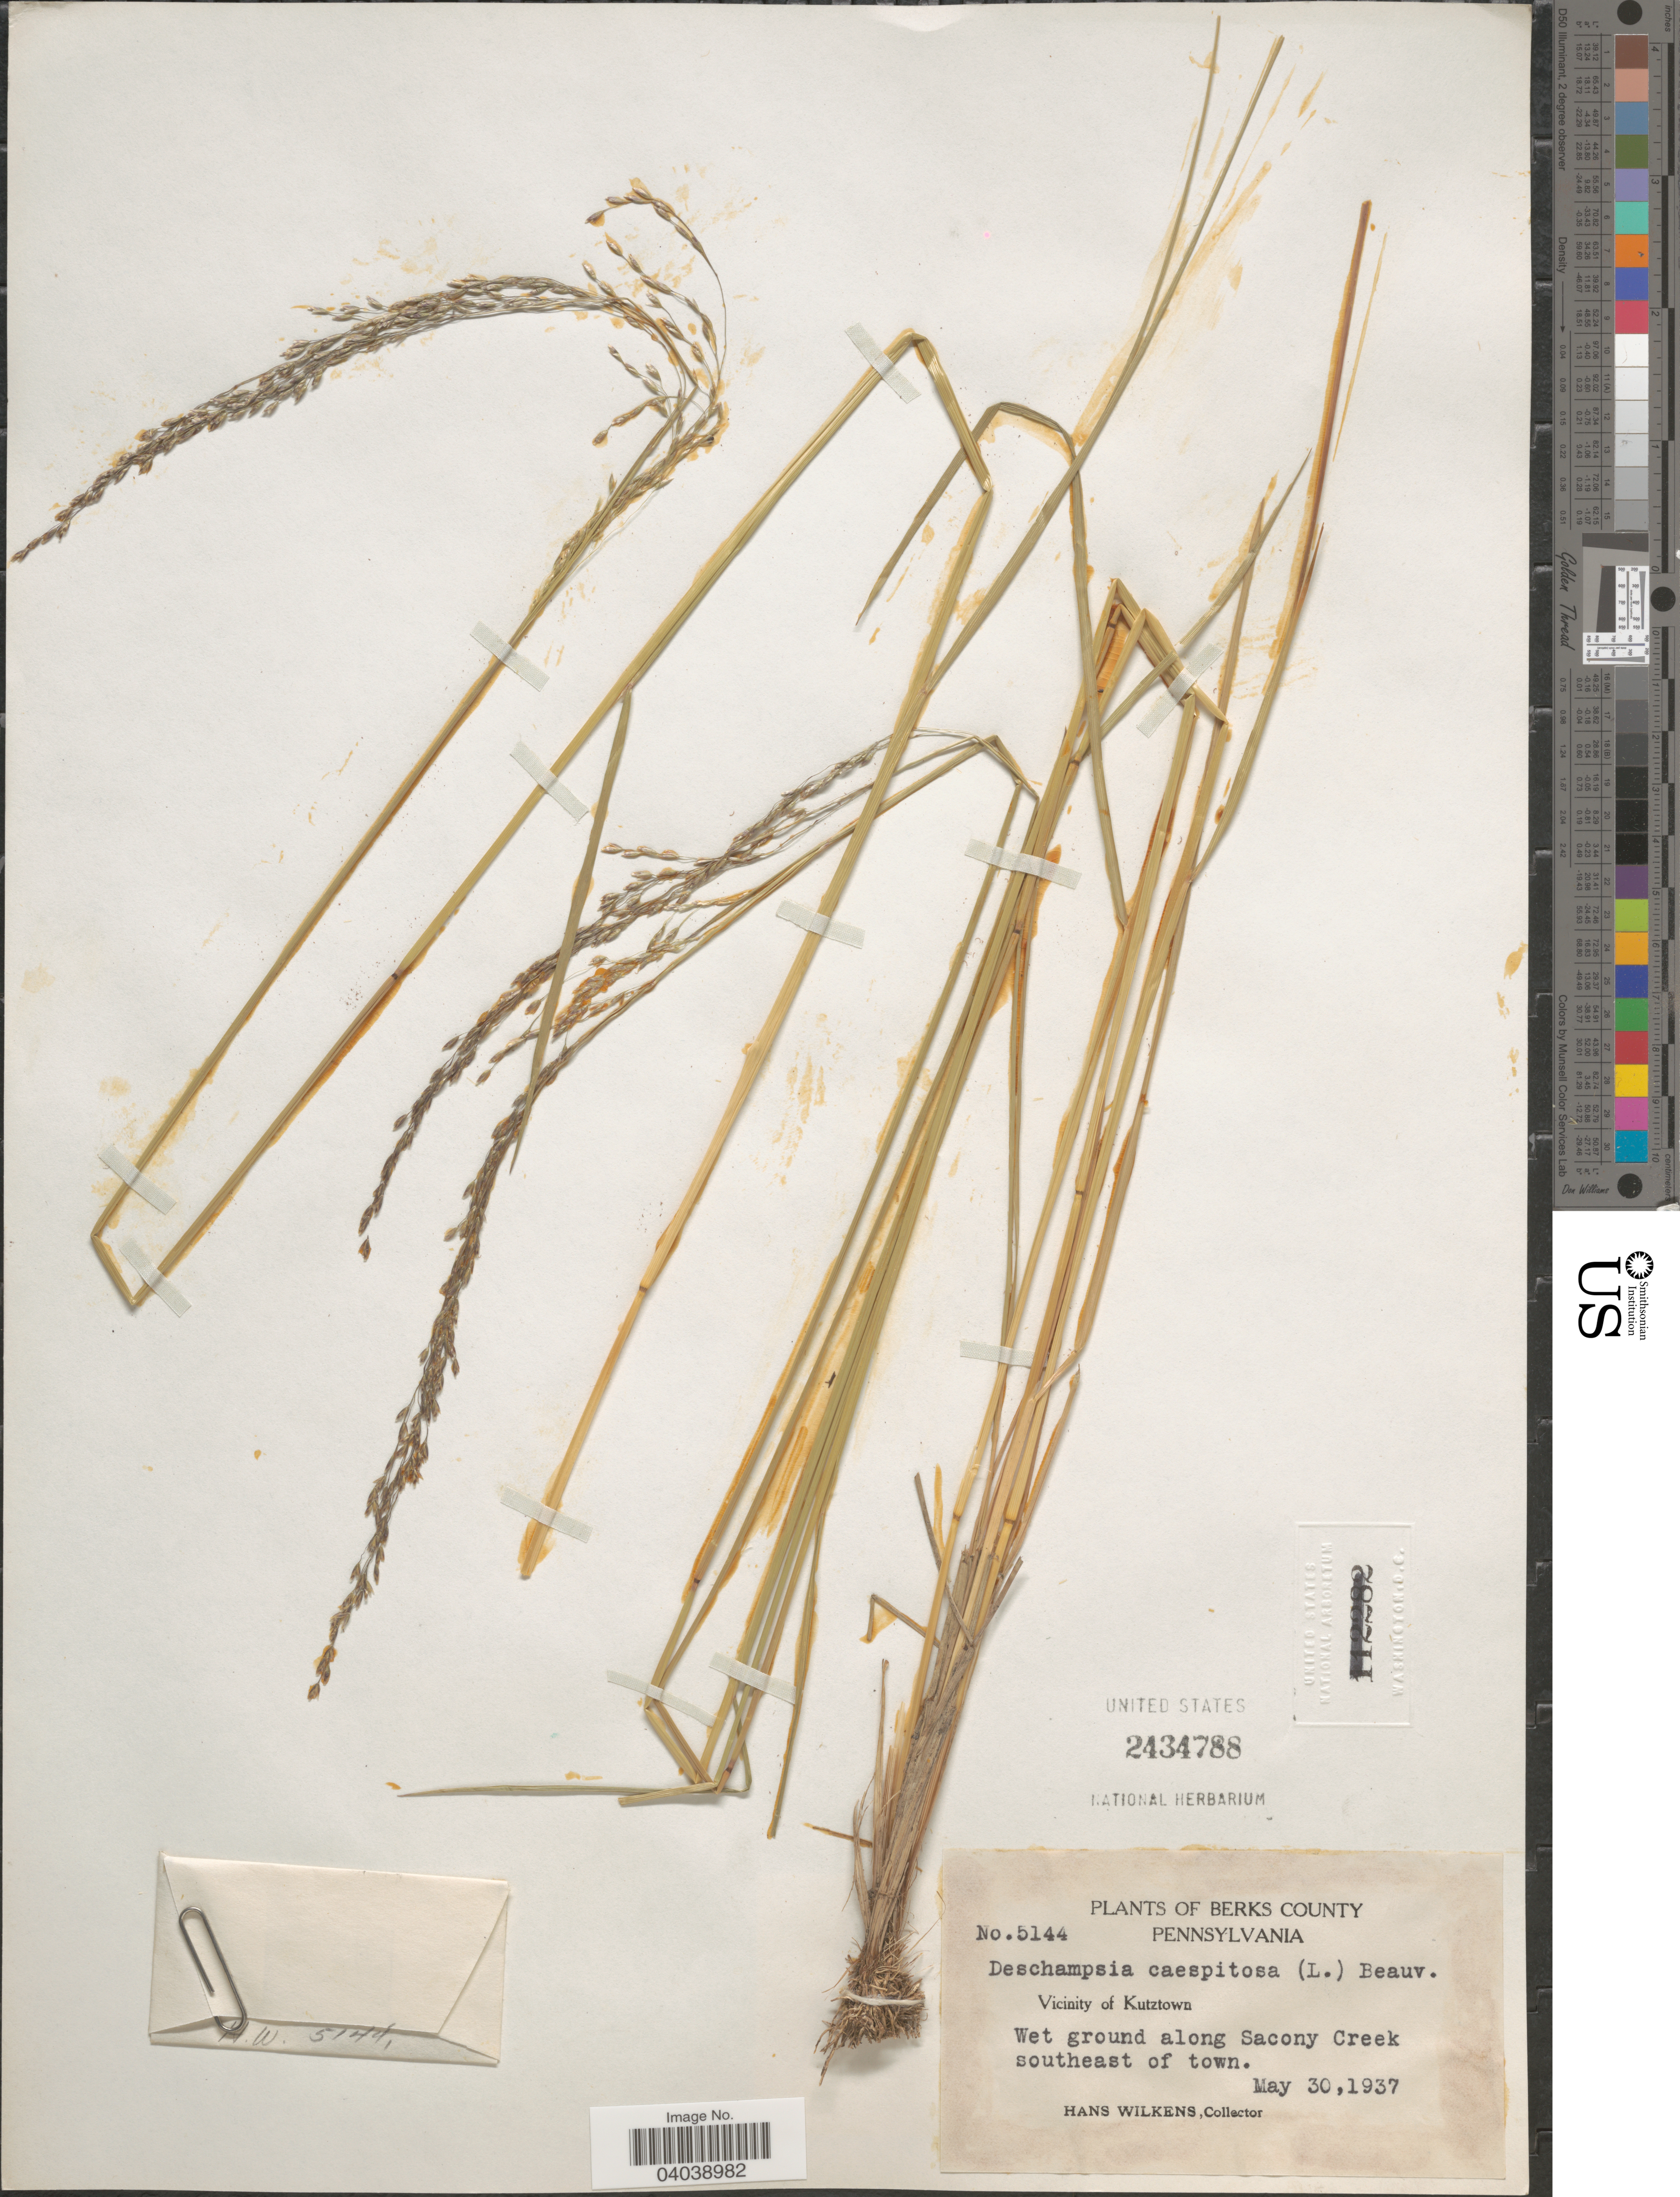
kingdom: Plantae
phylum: Tracheophyta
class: Liliopsida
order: Poales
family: Poaceae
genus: Deschampsia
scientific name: Deschampsia cespitosa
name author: (L.) P. Beauv.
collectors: H. Wilkens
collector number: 5144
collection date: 1937-05-30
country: United States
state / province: Pennsylvania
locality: Berks County. Vicinity of Kutztown. Wet ground along Sacony Creek southeast of town.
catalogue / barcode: US 2434788